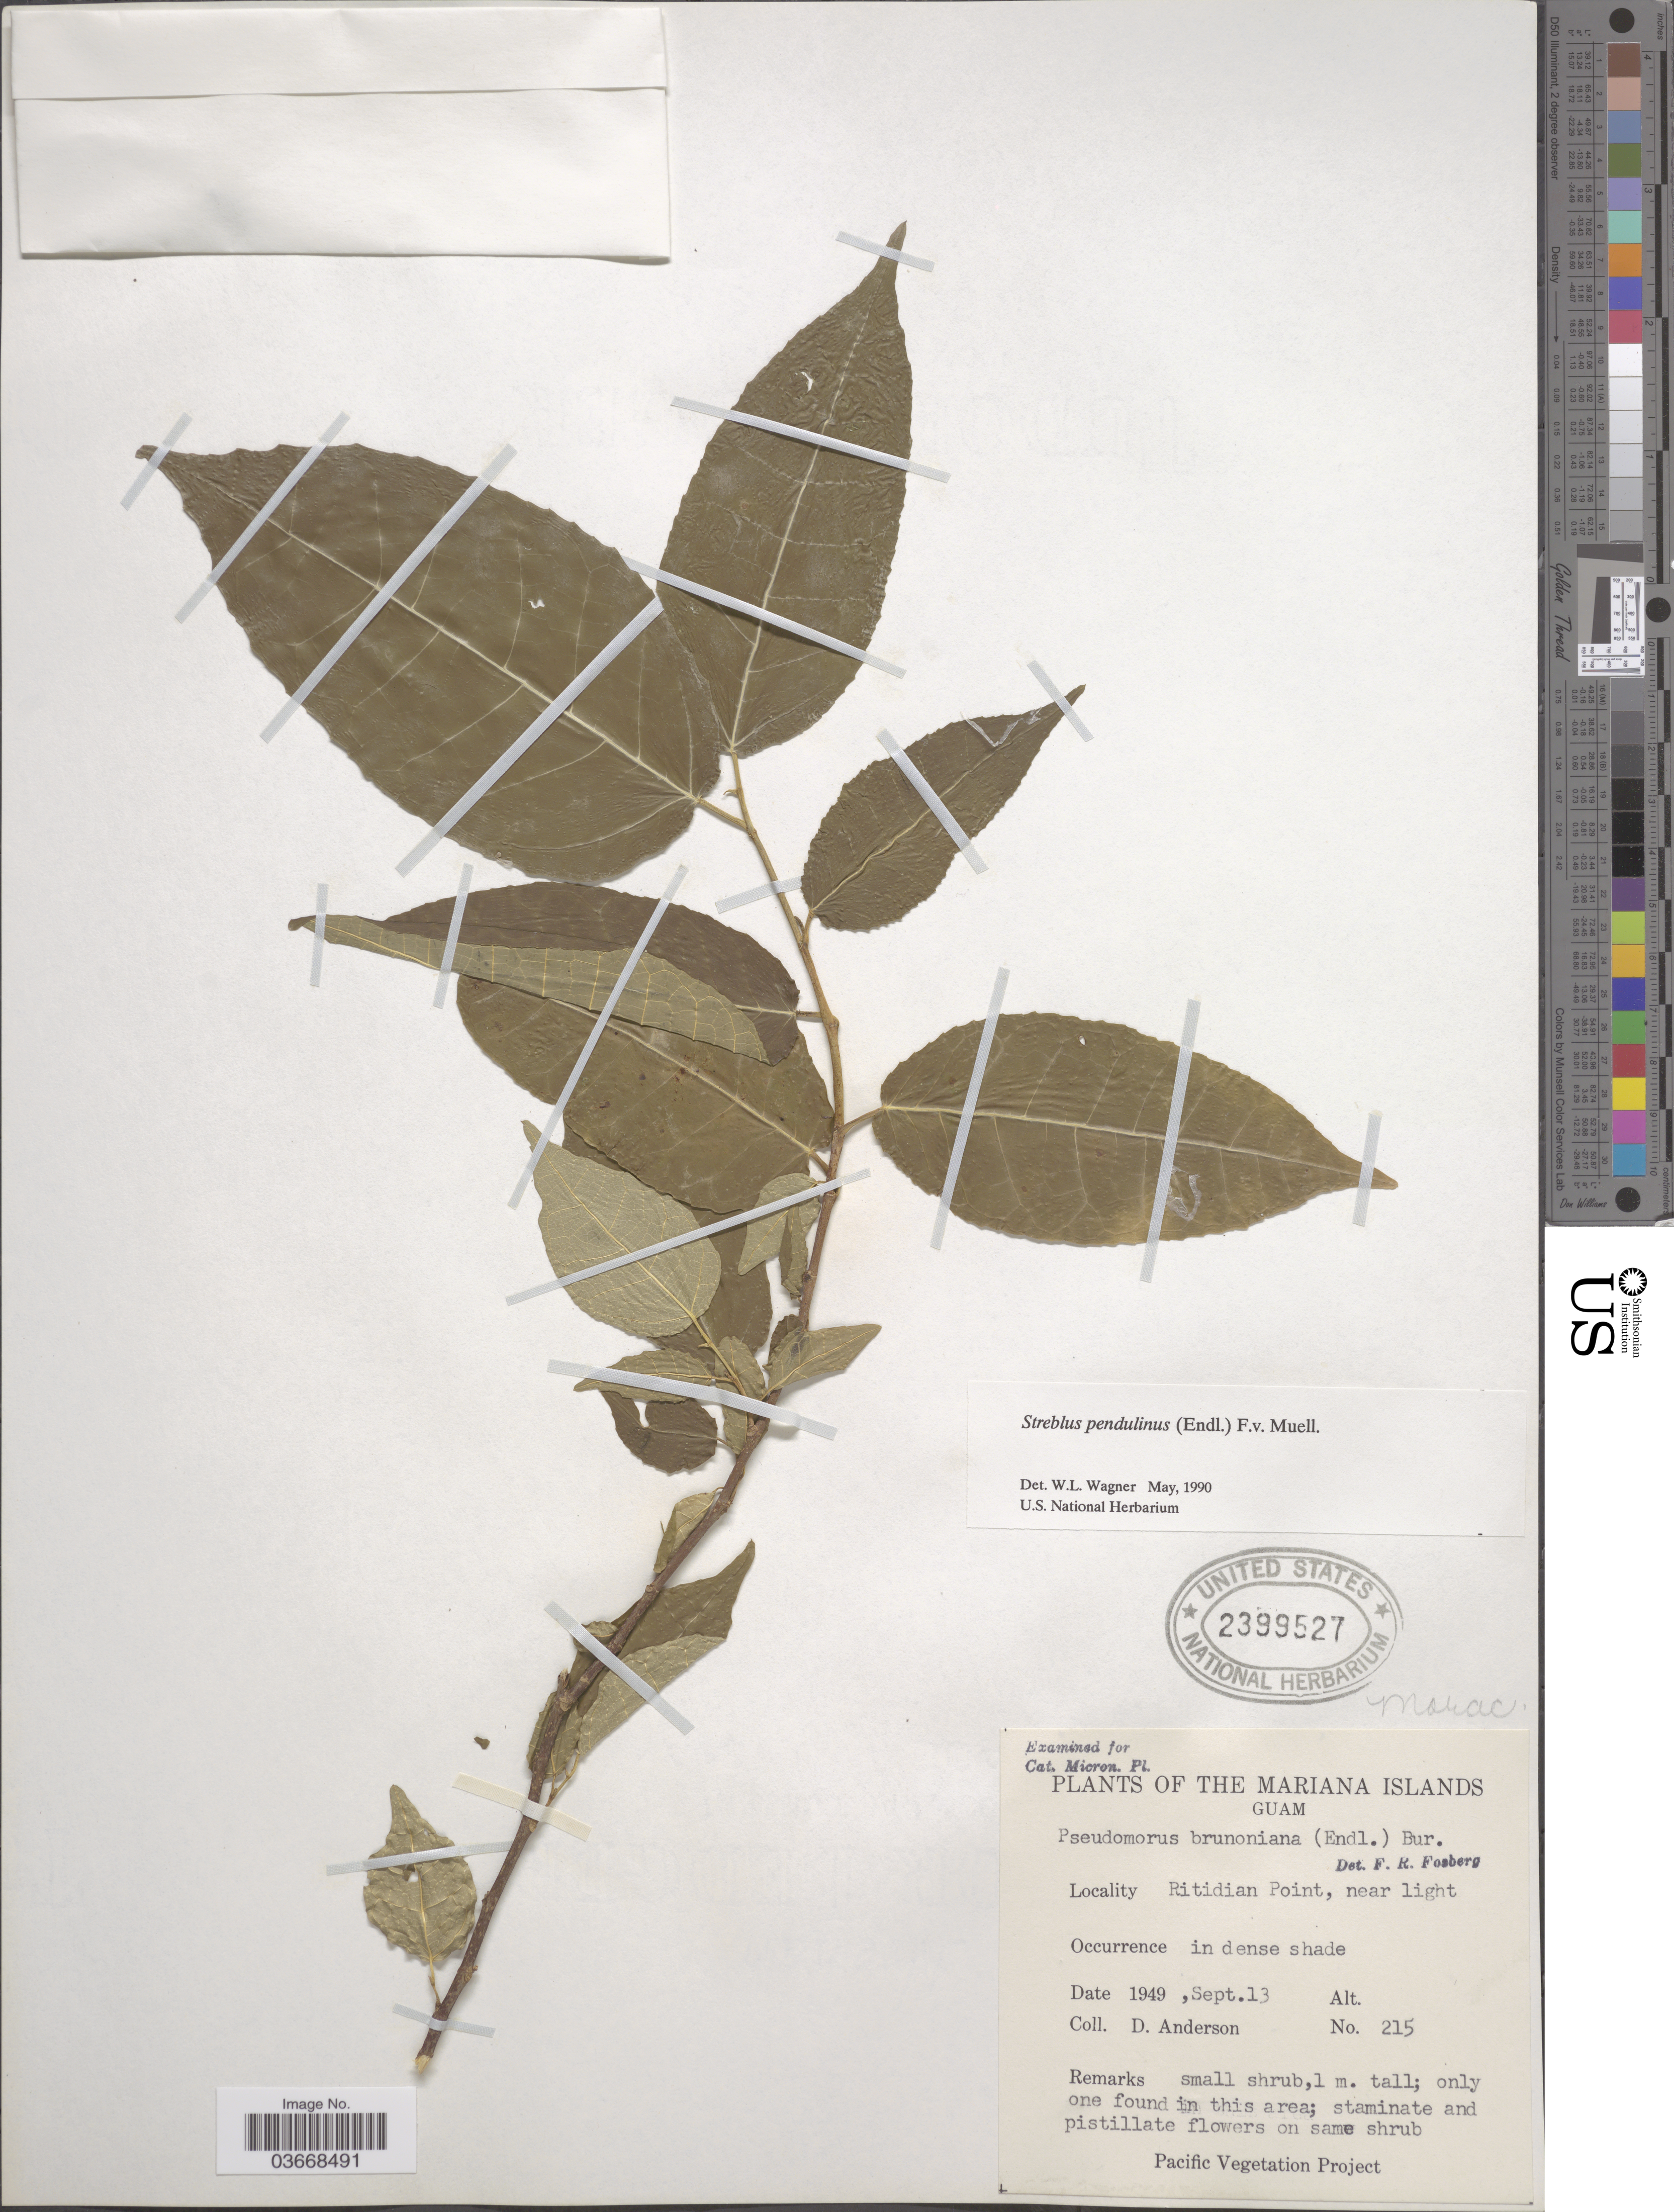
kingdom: Plantae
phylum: Tracheophyta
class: Magnoliopsida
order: Rosales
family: Moraceae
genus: Paratrophis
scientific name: Paratrophis pendulina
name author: (Endl.) E. M. Gardner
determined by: Wagner, W. L., (BOT), Smithsonian Institution - National Museum of Natural History (UNITED STATES)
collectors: D. Anderson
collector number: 215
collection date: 1949-09-13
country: Guam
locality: The Mariana Islands. Ritidian Point, near light.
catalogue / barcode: US 2399527